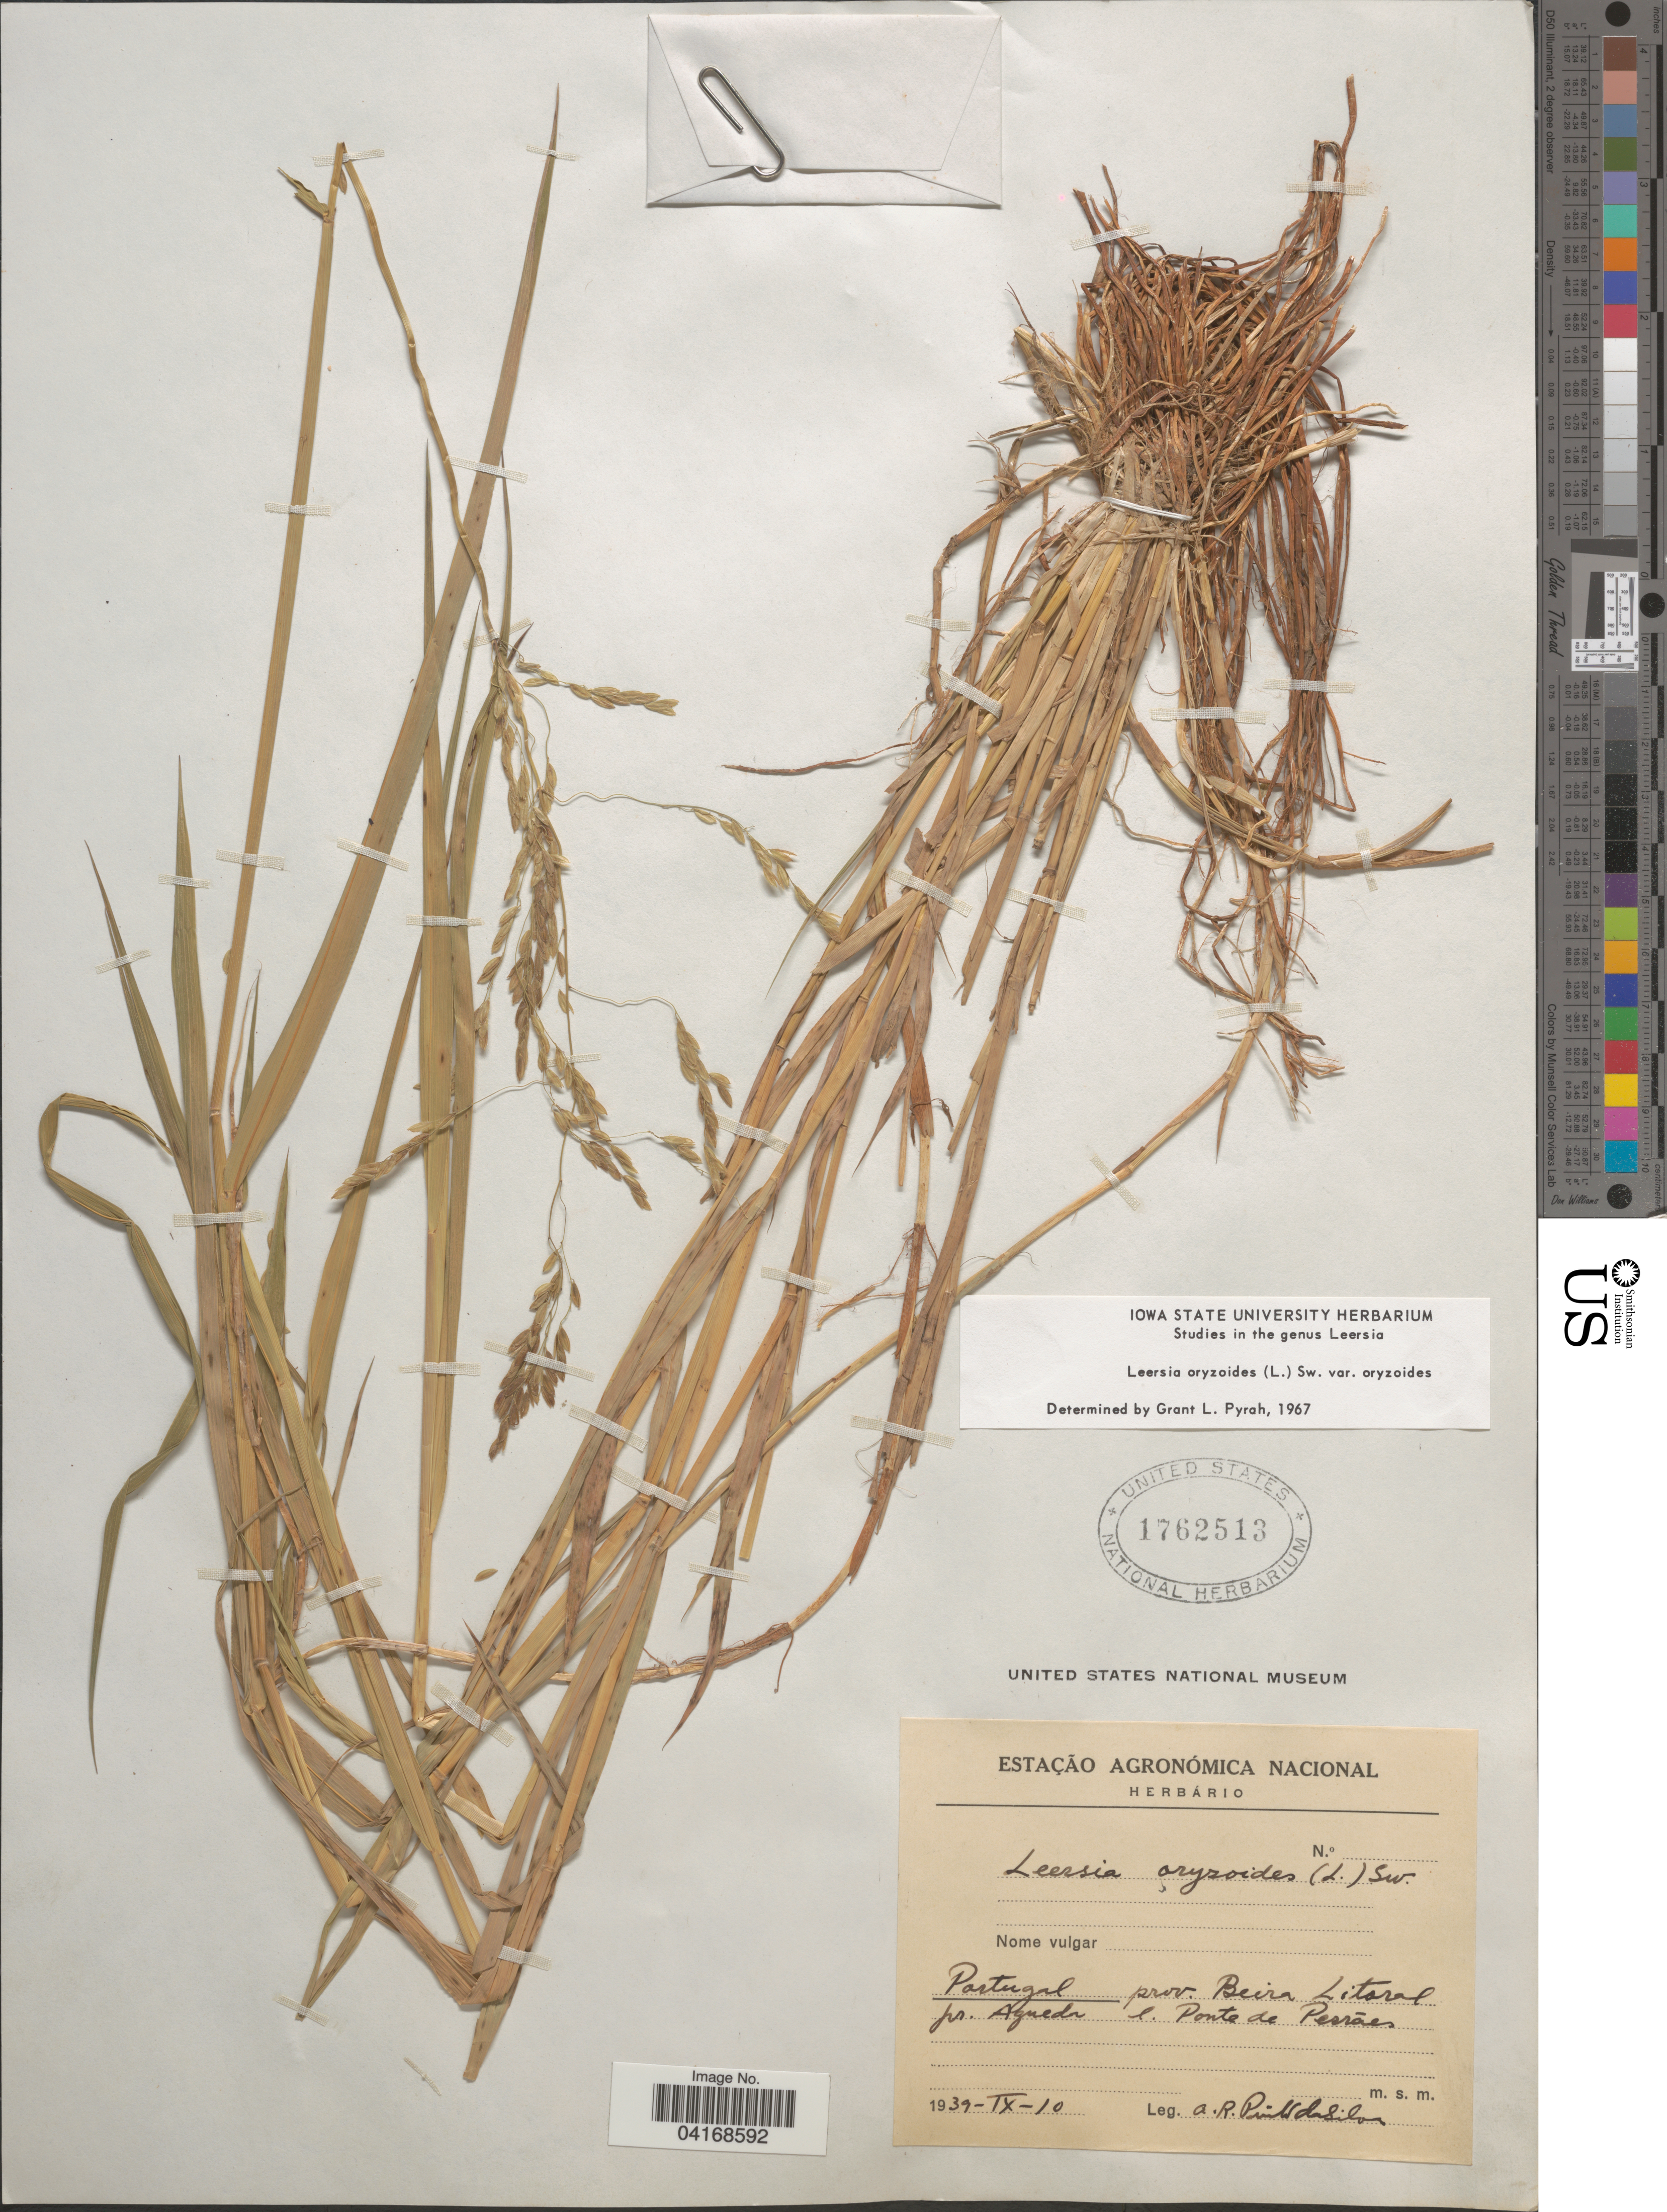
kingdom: Plantae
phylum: Tracheophyta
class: Liliopsida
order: Poales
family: Poaceae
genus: Leersia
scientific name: Leersia oryzoides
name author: (L.) Sw.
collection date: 1939-09-10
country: Portugal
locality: Prov. Beira Litoral pr. Agueda l. Ponte de Perrães.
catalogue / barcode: US 1762513